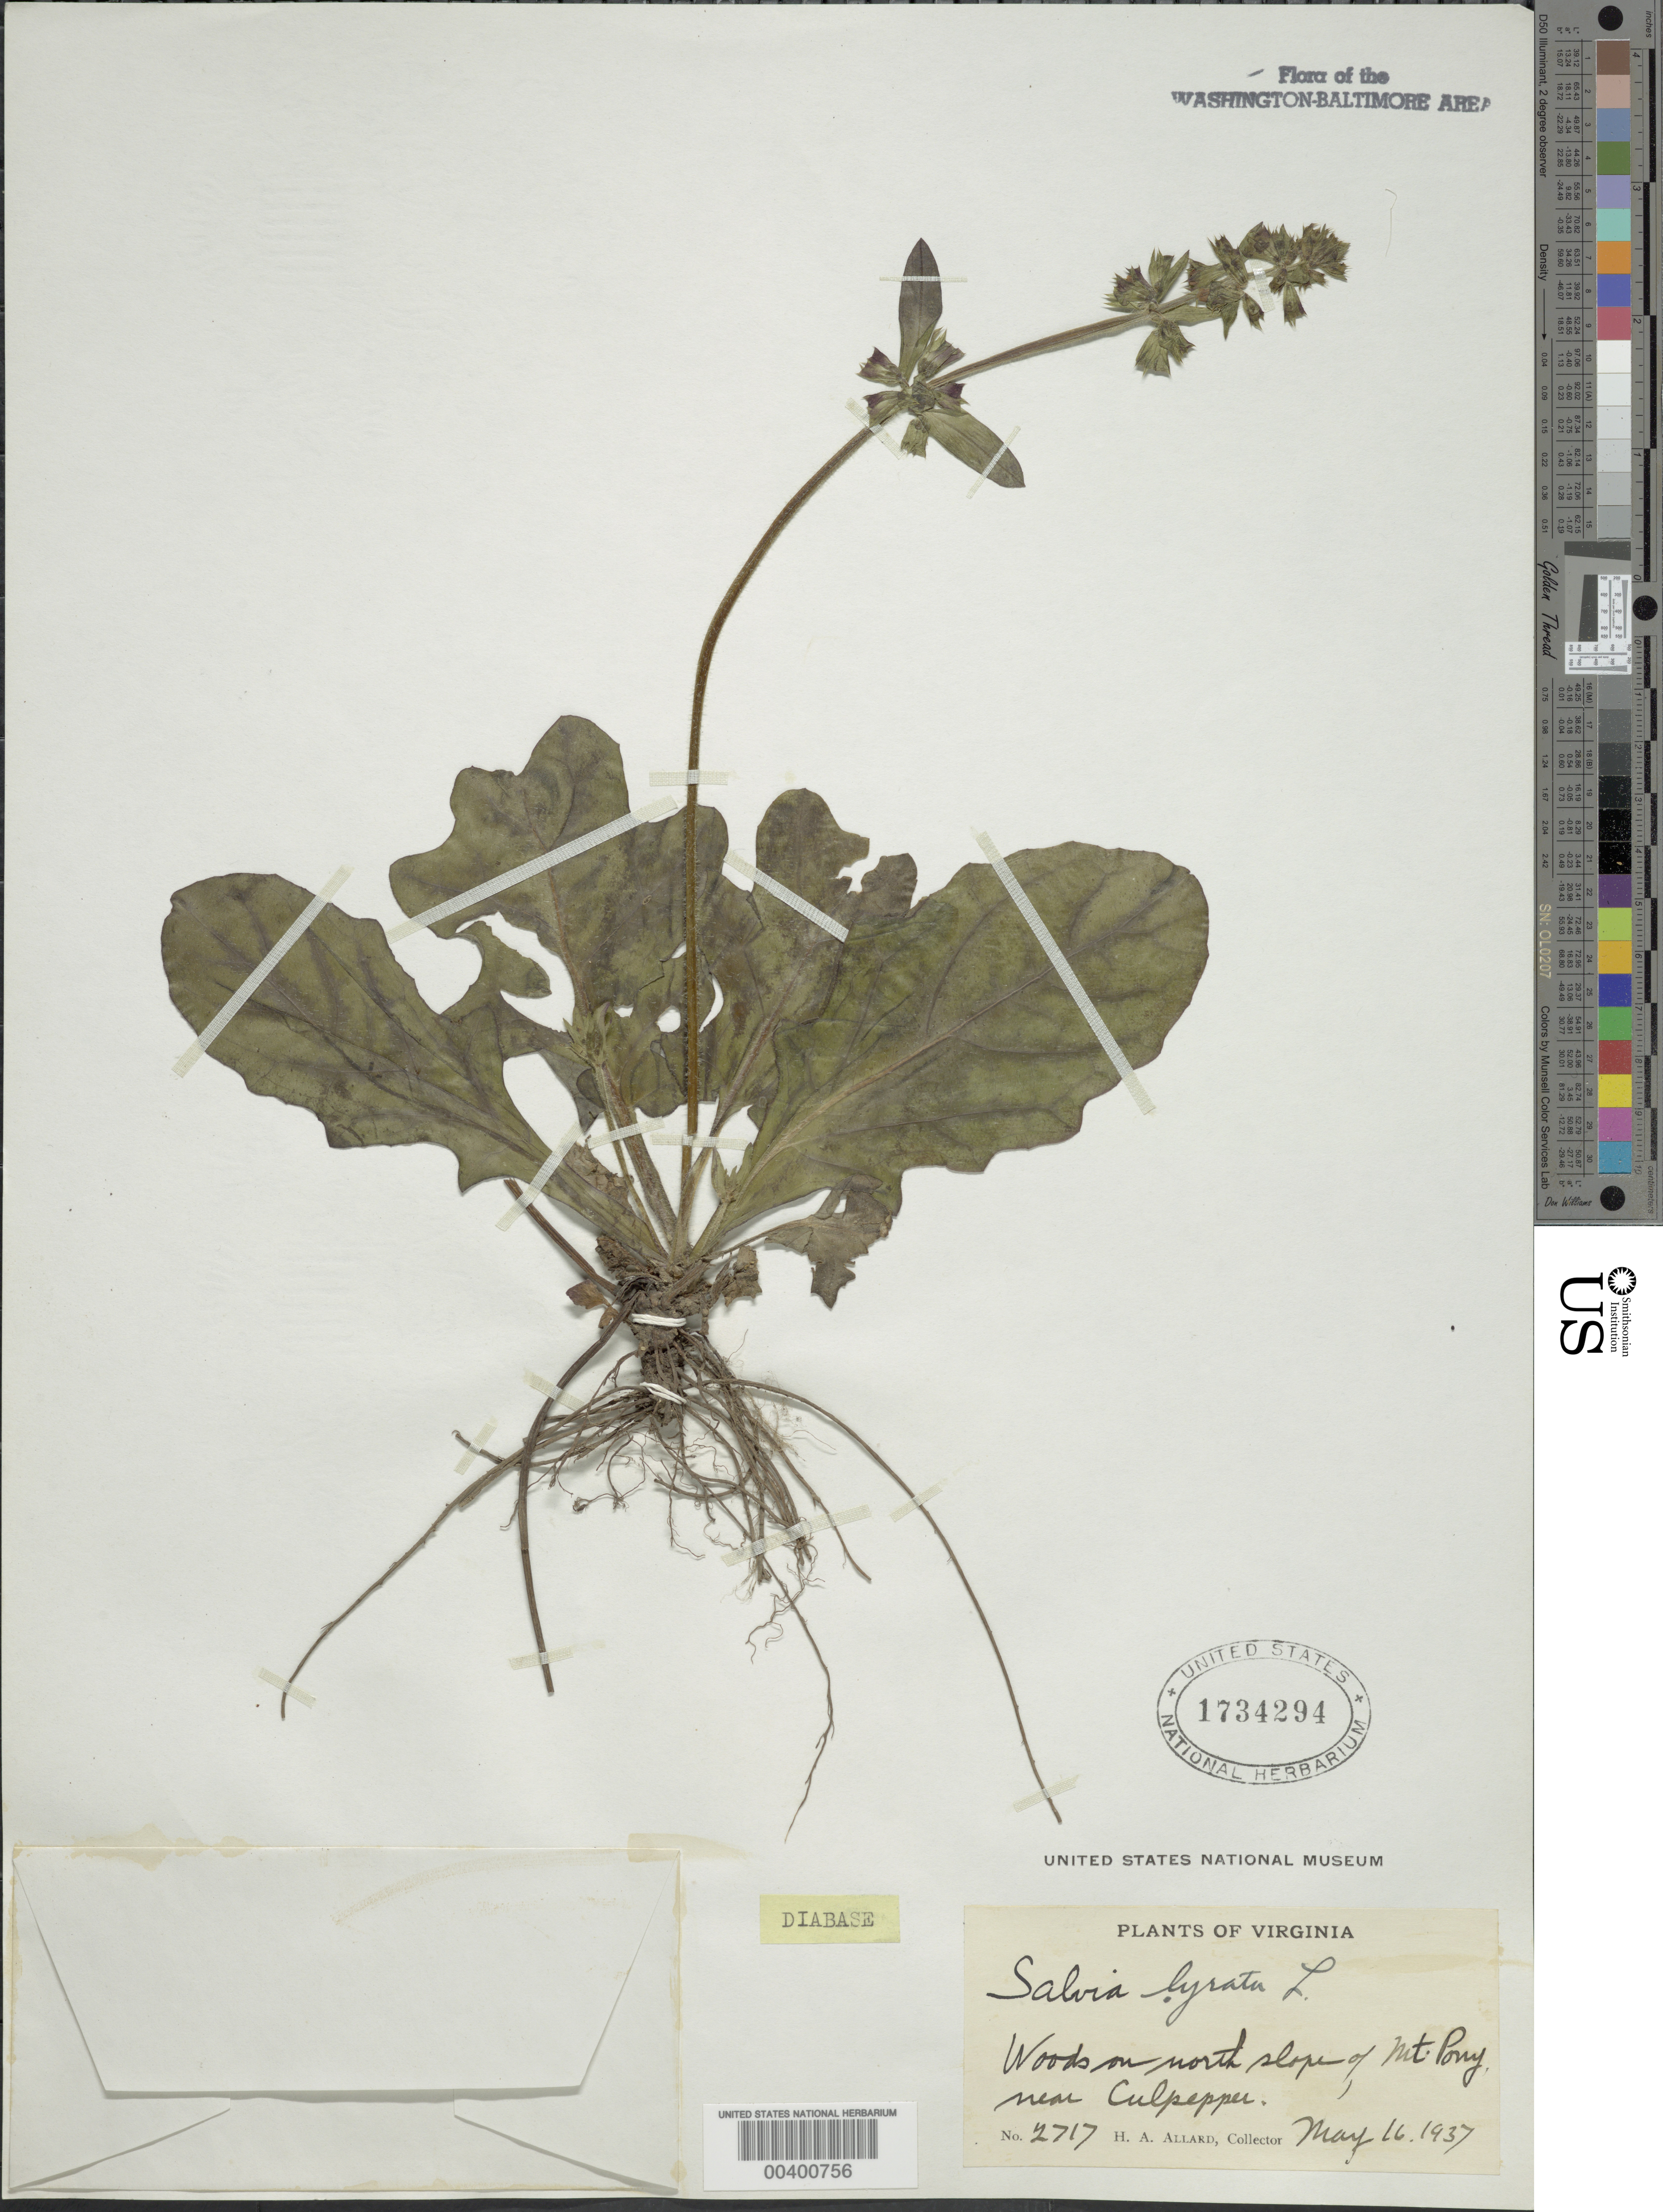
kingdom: Plantae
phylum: Tracheophyta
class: Magnoliopsida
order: Lamiales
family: Lamiaceae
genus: Salvia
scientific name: Salvia lyrata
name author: L.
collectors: H. A. Allard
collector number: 2717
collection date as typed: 16 May 1937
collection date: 1937-05-16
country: United States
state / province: Virginia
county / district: Culpeper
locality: Mount Pony, near Culpeper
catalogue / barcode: US 1734294